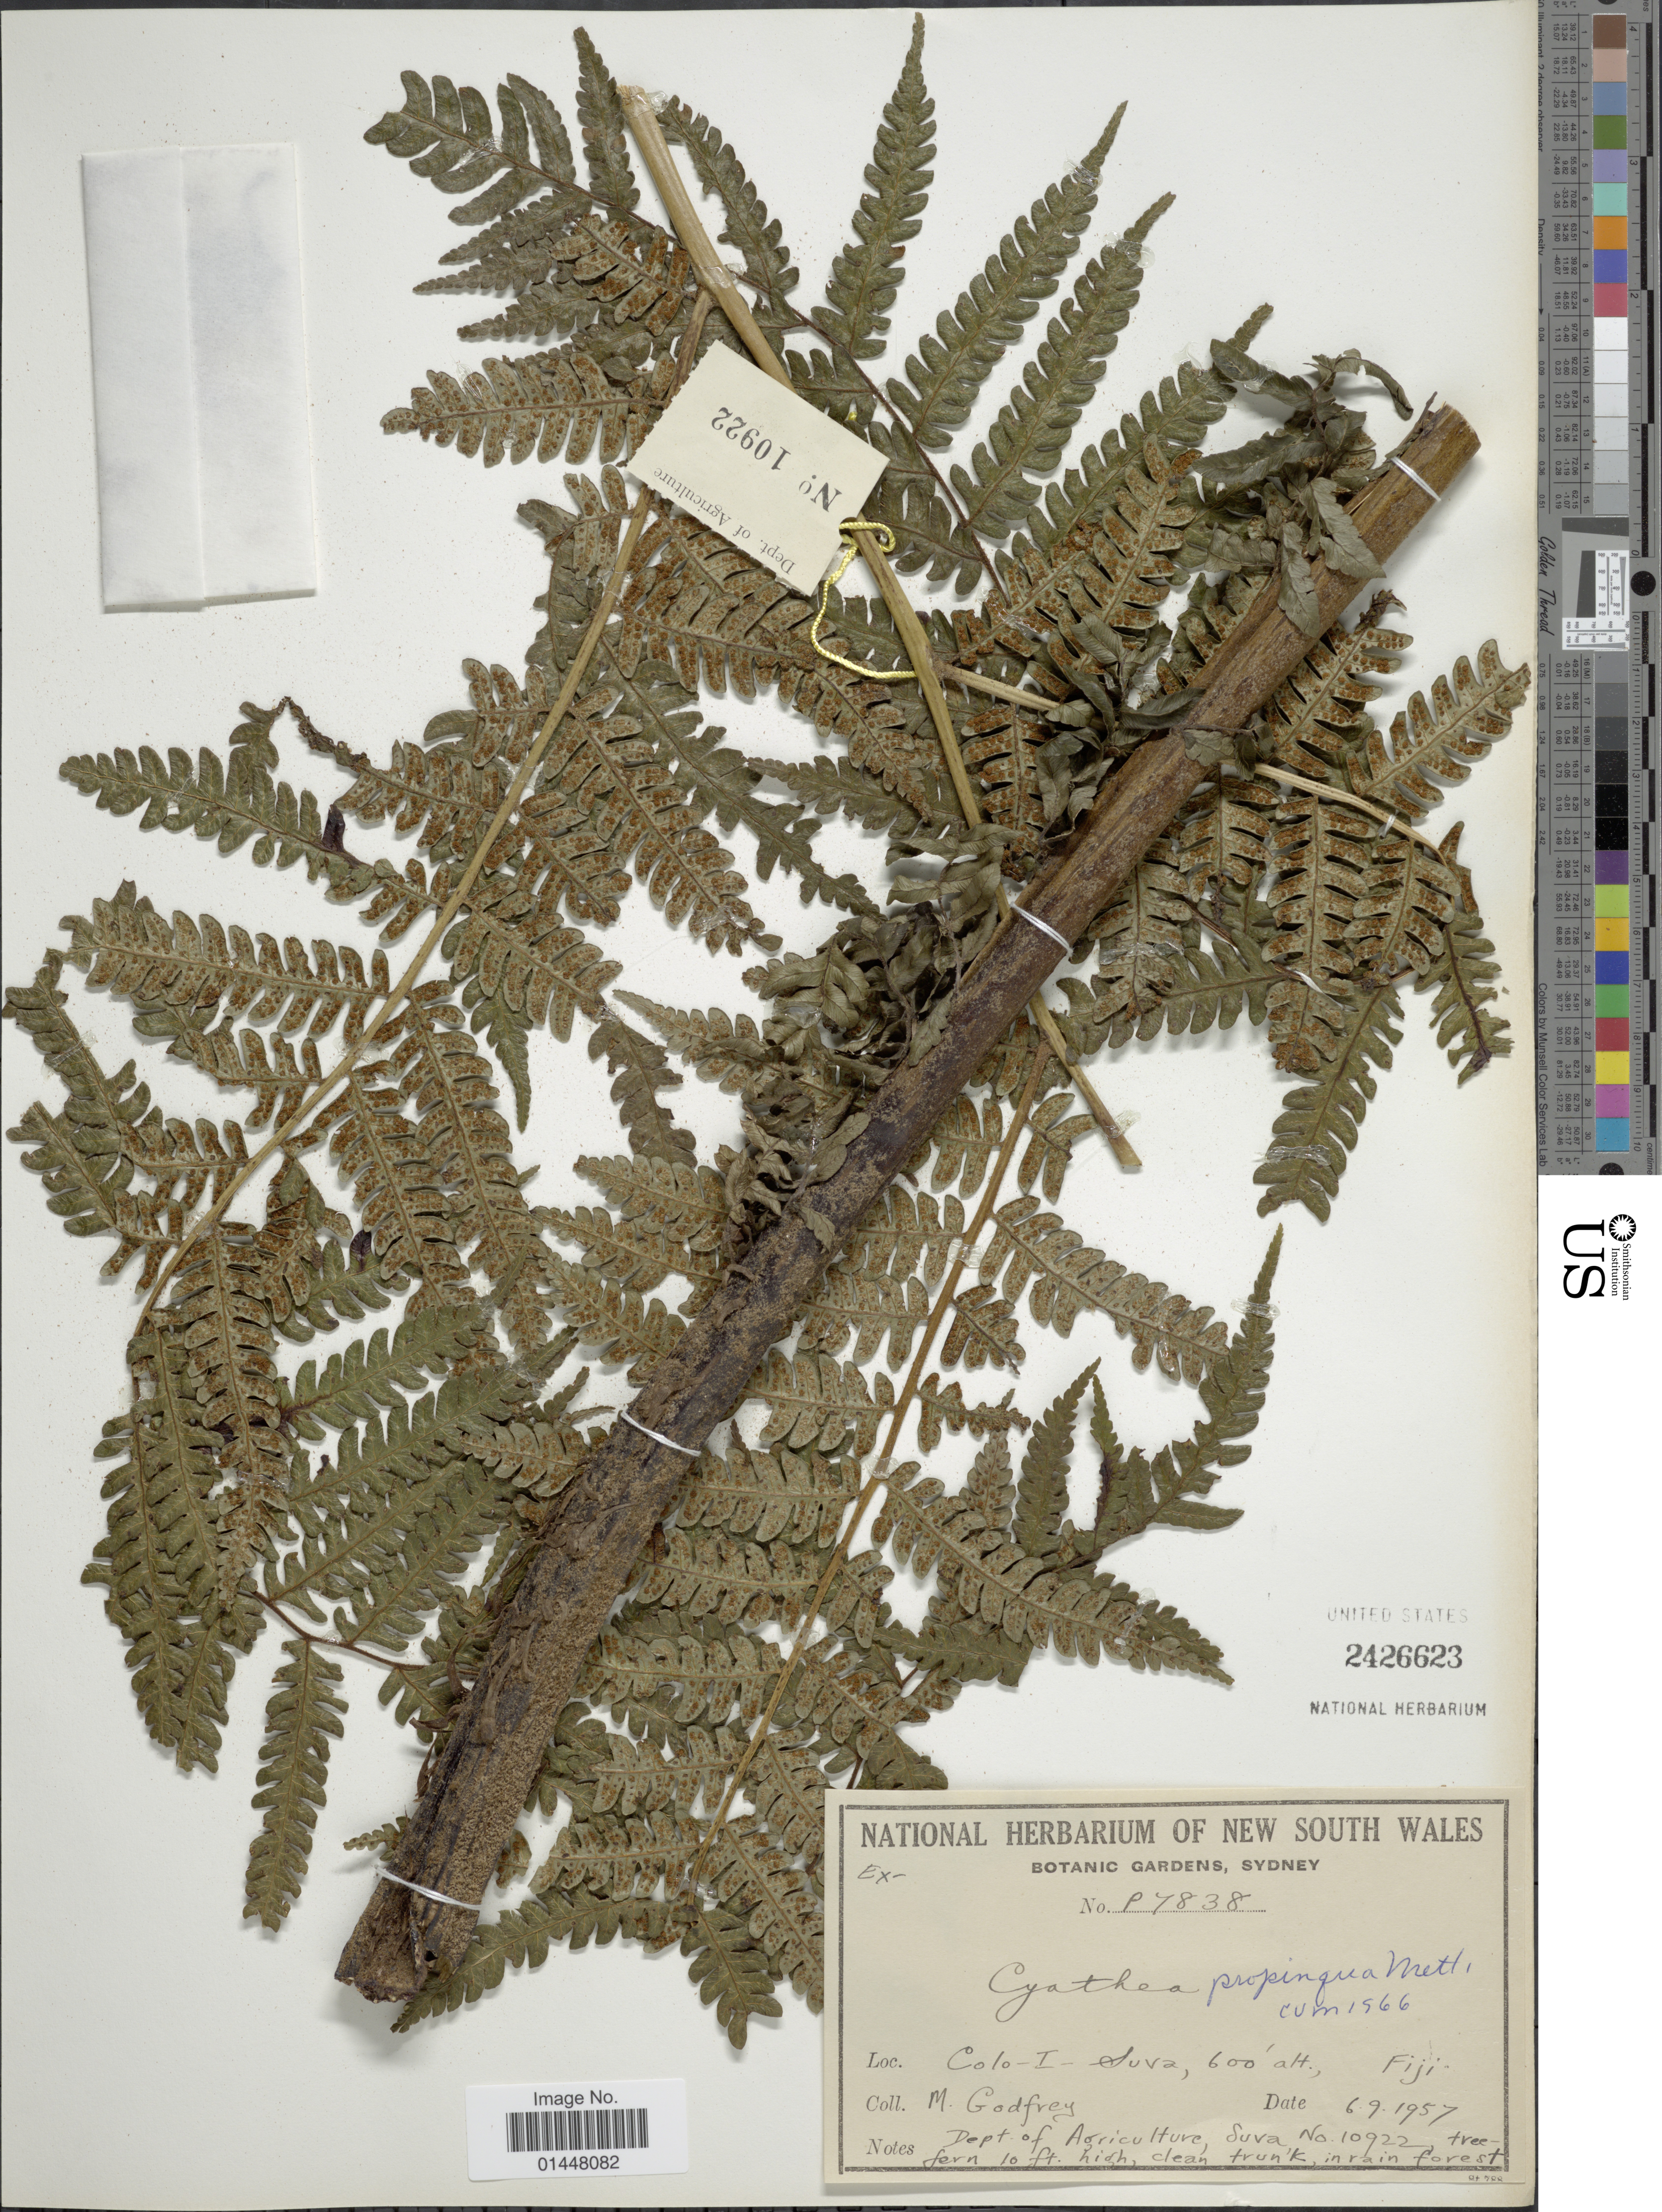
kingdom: Plantae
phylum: Tracheophyta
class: Polypodiopsida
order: Cyatheales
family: Cyatheaceae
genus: Sphaeropteris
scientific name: Sphaeropteris propinqua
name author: (Mett.) R.M. Tryon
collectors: M. R. Godfrey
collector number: P7838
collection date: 1957-09-06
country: Fiji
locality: Colo-I-Suva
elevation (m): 183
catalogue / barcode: US 2426623